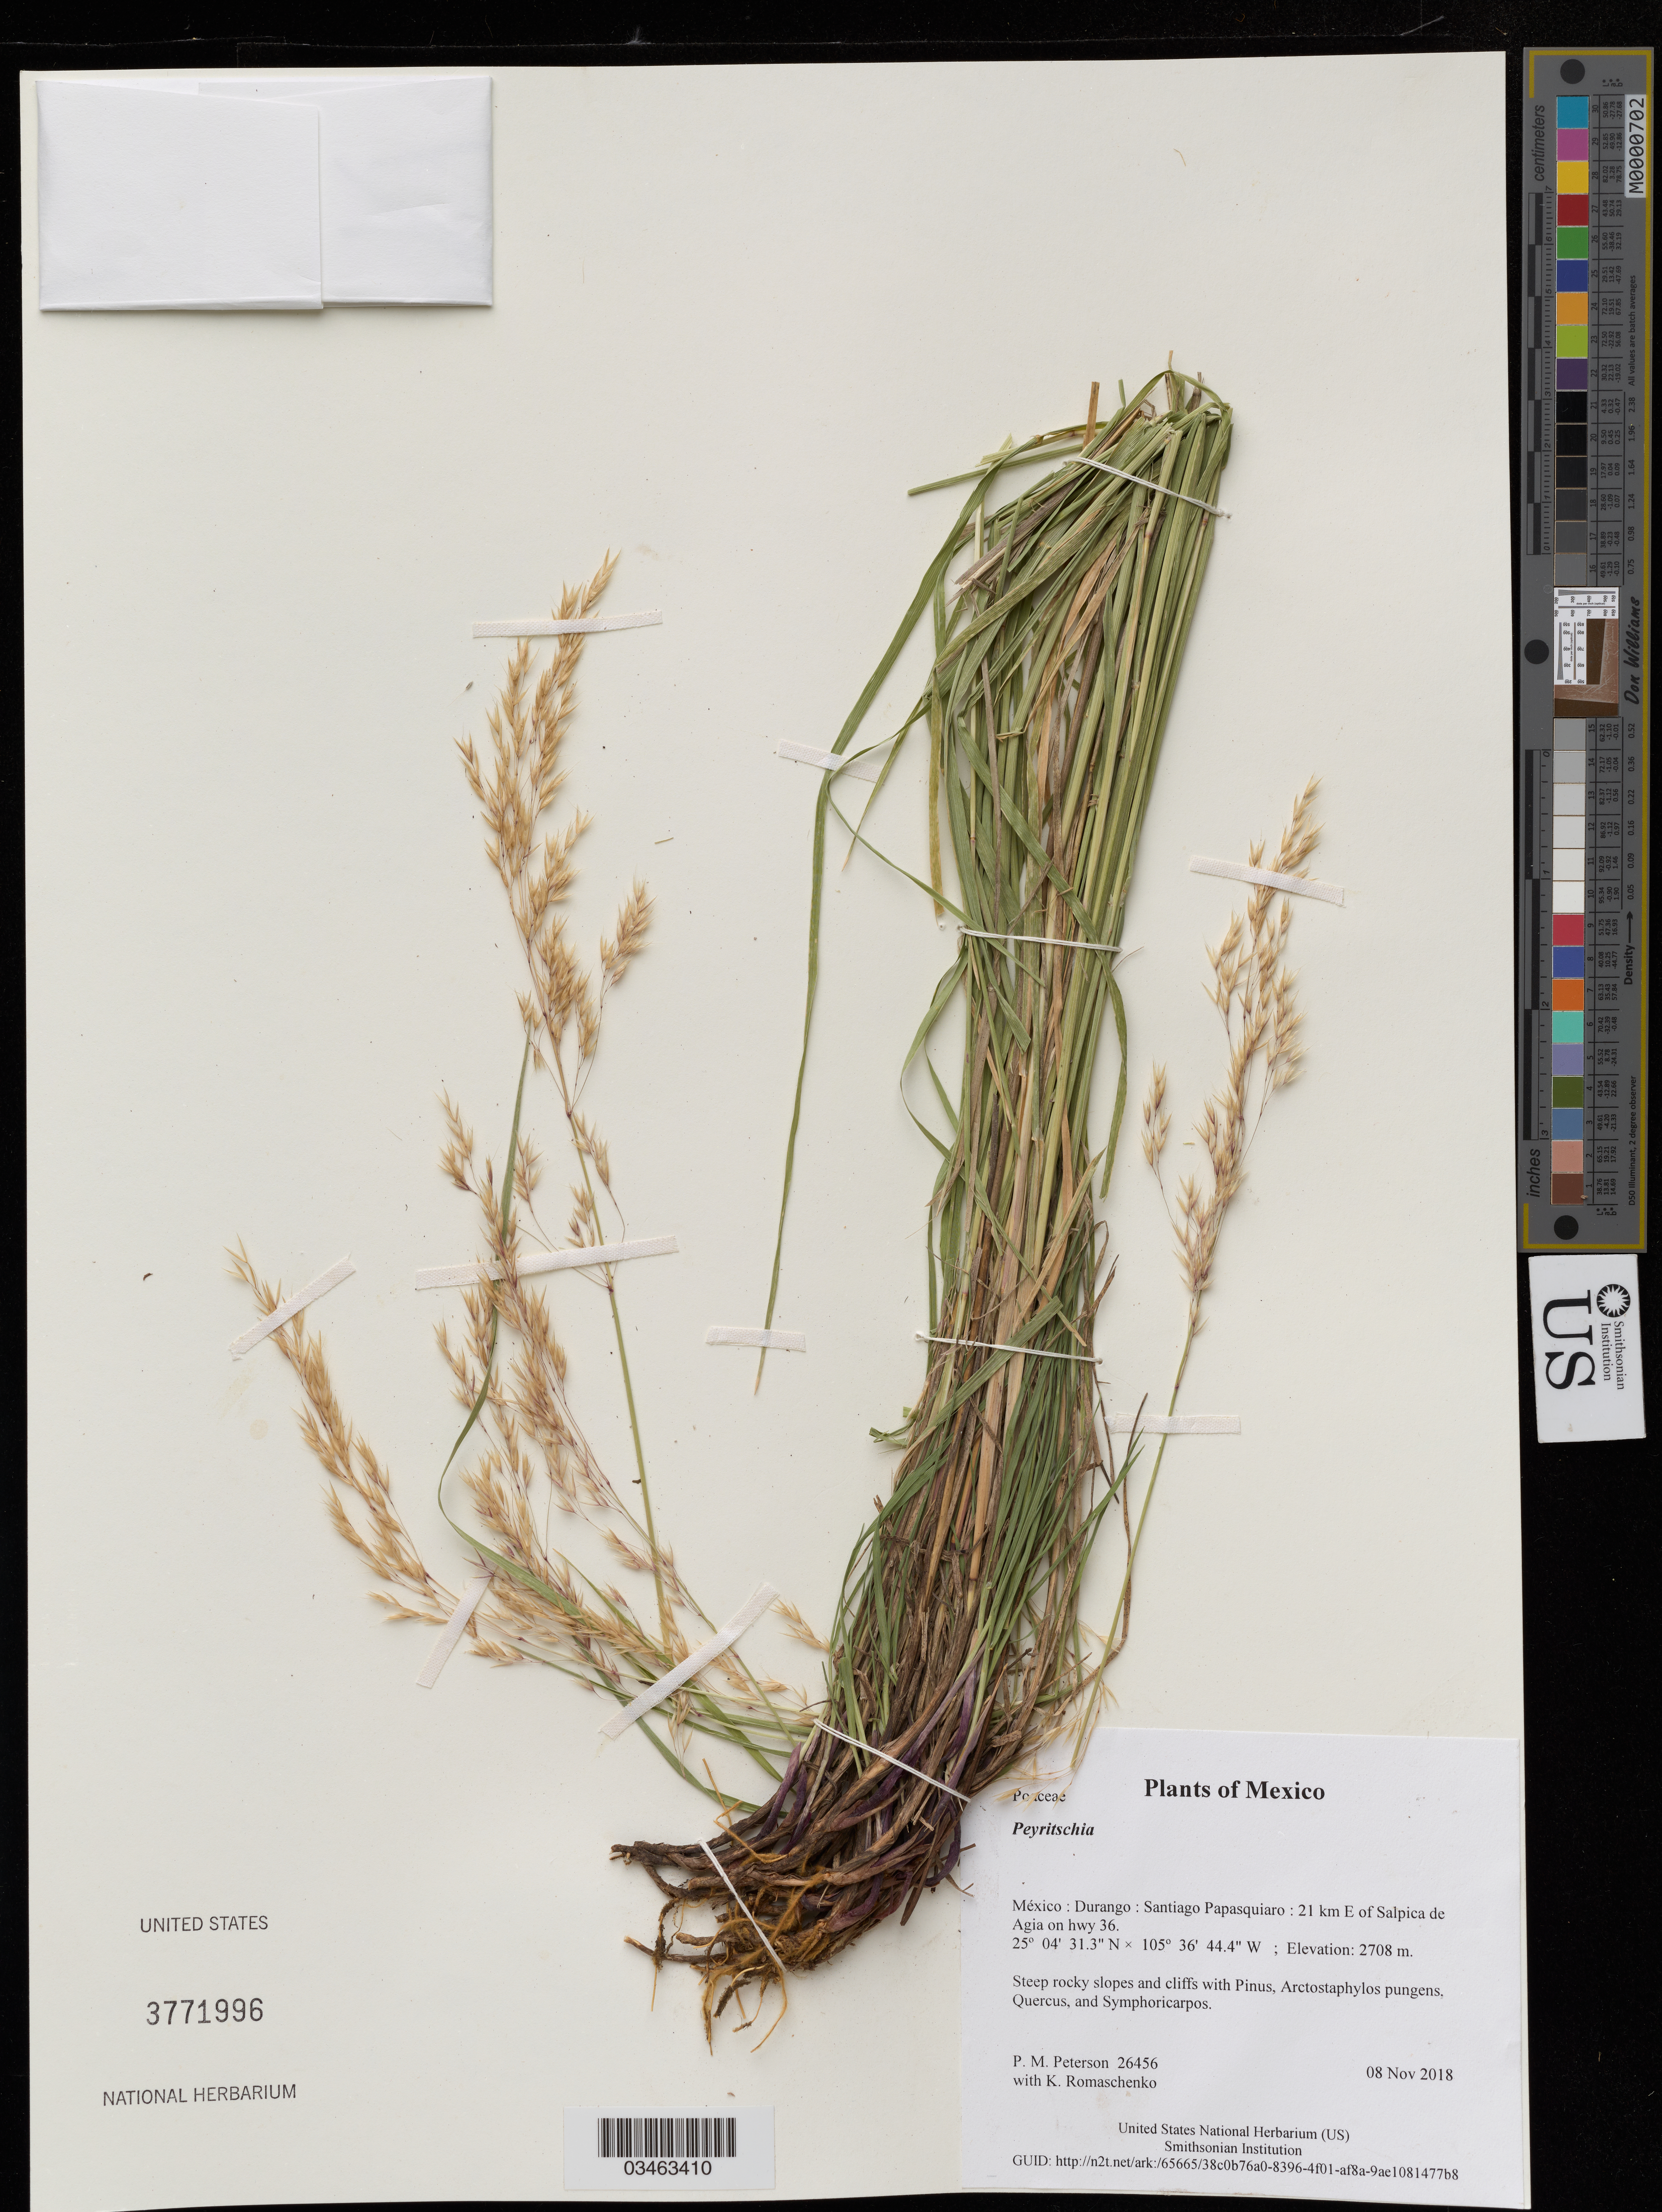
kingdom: Plantae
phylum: Tracheophyta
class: Liliopsida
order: Poales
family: Poaceae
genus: Peyritschia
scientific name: Peyritschia sp.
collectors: P. M. Peterson & K. Romaschenko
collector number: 26456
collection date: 2018-11-08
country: México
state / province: Durango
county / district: Santiago Papasquiaro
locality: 21 km E of Salpica de Agia on hwy 36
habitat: Steep rocky slopes and cliffs with Pinus, Arctostaphylos pungens, Quercus, and Symphoricarpos.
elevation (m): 2708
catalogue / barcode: US 3771996